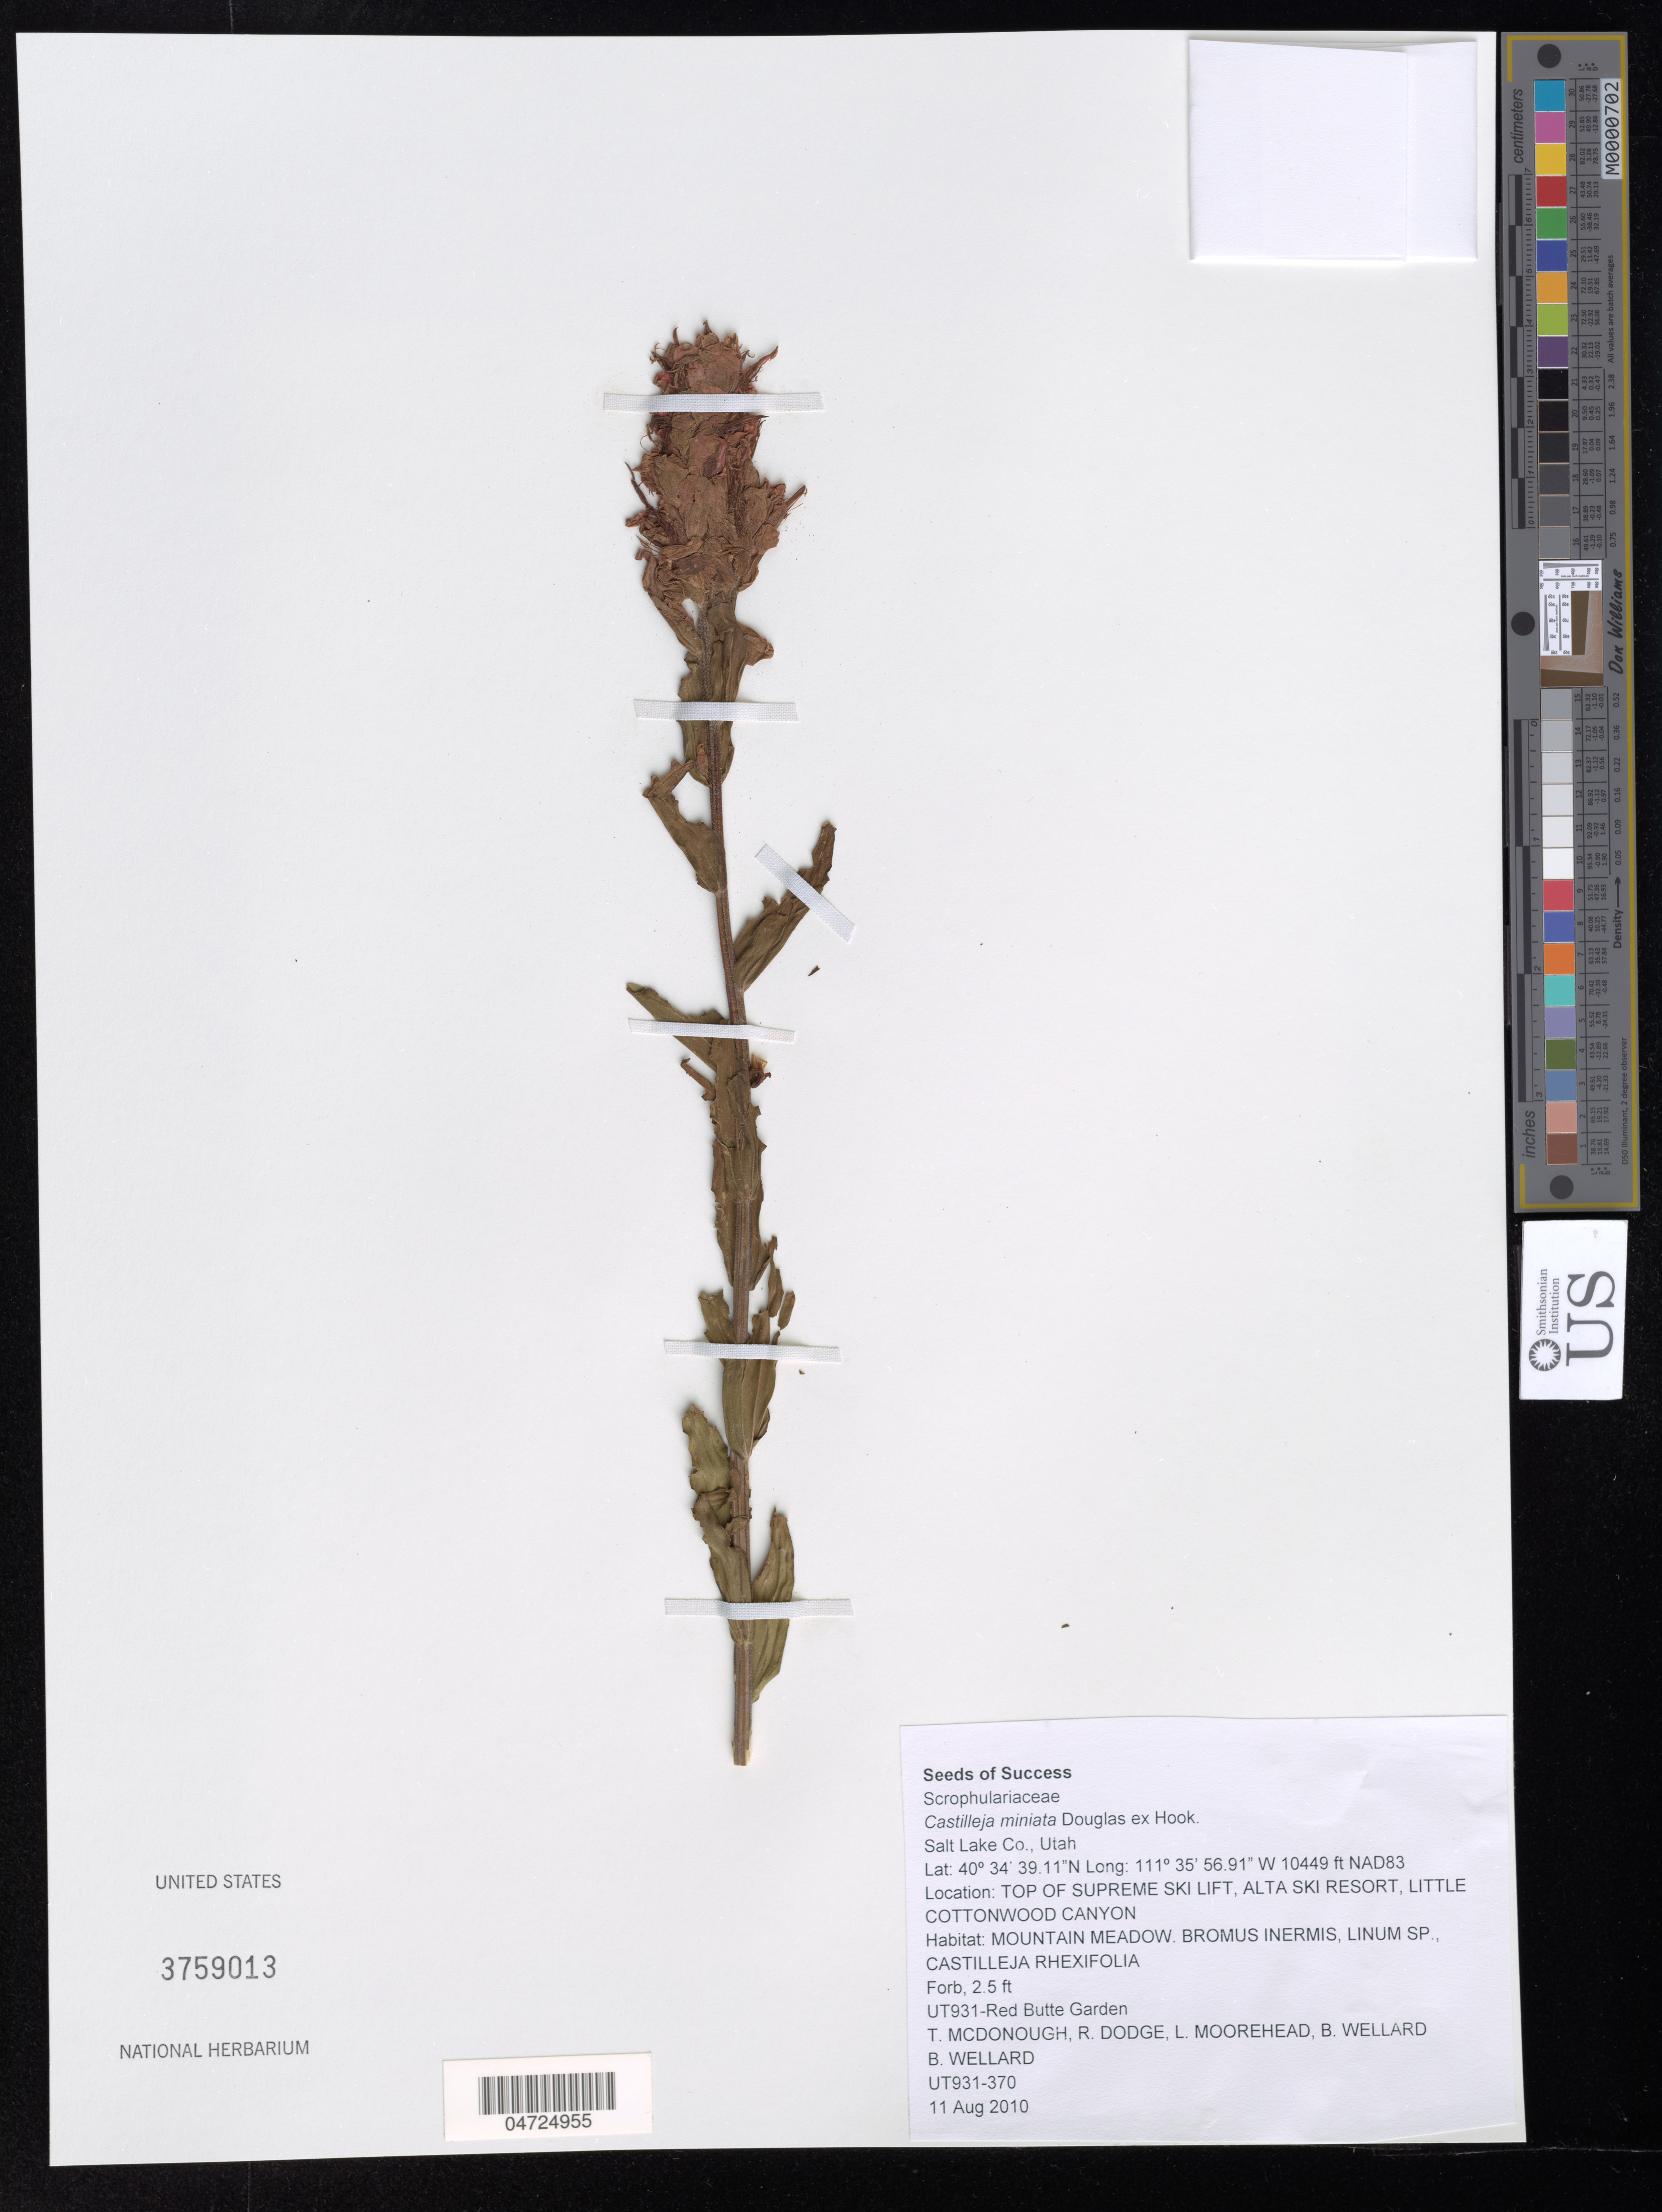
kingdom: Plantae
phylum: Tracheophyta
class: Magnoliopsida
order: Lamiales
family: Orobanchaceae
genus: Castilleja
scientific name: Castilleja miniata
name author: Douglas ex Hook.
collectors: T. McDonough, R. Dodge, L. Moorehead & B. Wellard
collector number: UT931-370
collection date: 2010-08-11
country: United States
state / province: Utah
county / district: Salt Lake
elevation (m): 3185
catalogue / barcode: US 3759013